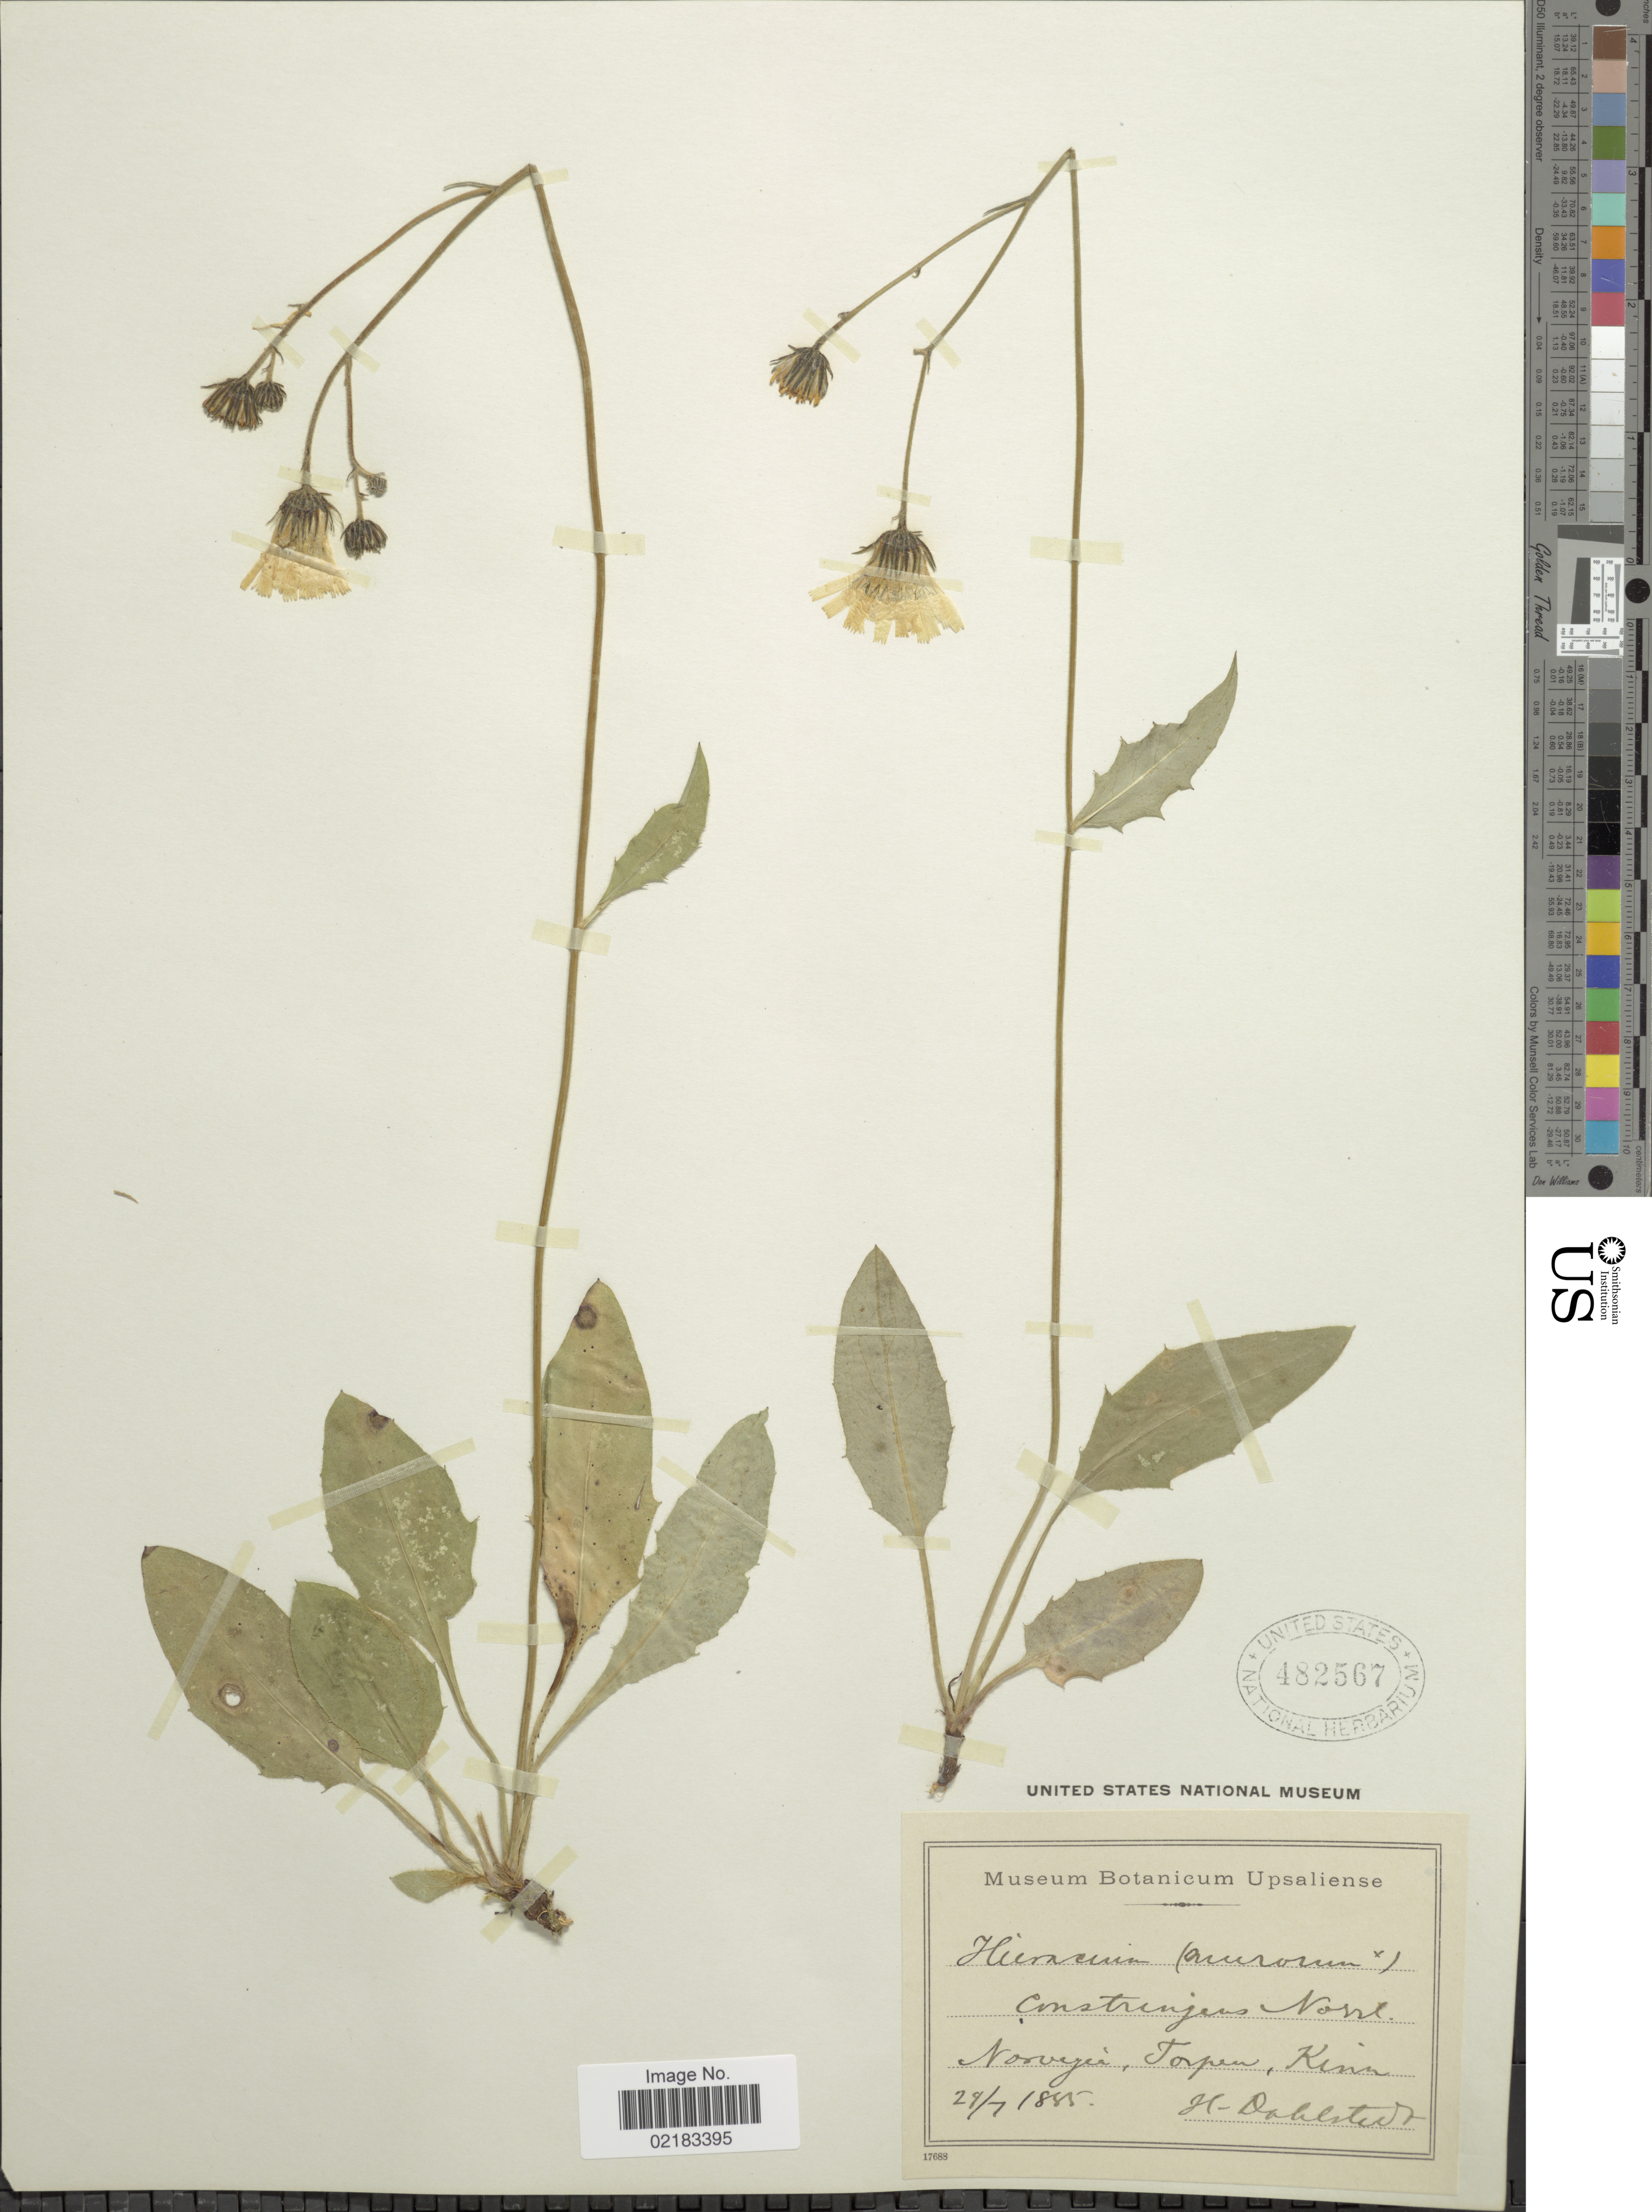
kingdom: Plantae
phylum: Tracheophyta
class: Magnoliopsida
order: Asterales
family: Asteraceae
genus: Hieracium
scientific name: Hieracium murorum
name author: L.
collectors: H. G. Dahlstedt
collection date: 1855-07-29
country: Norway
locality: Torpen, Kenn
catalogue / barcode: US 482567